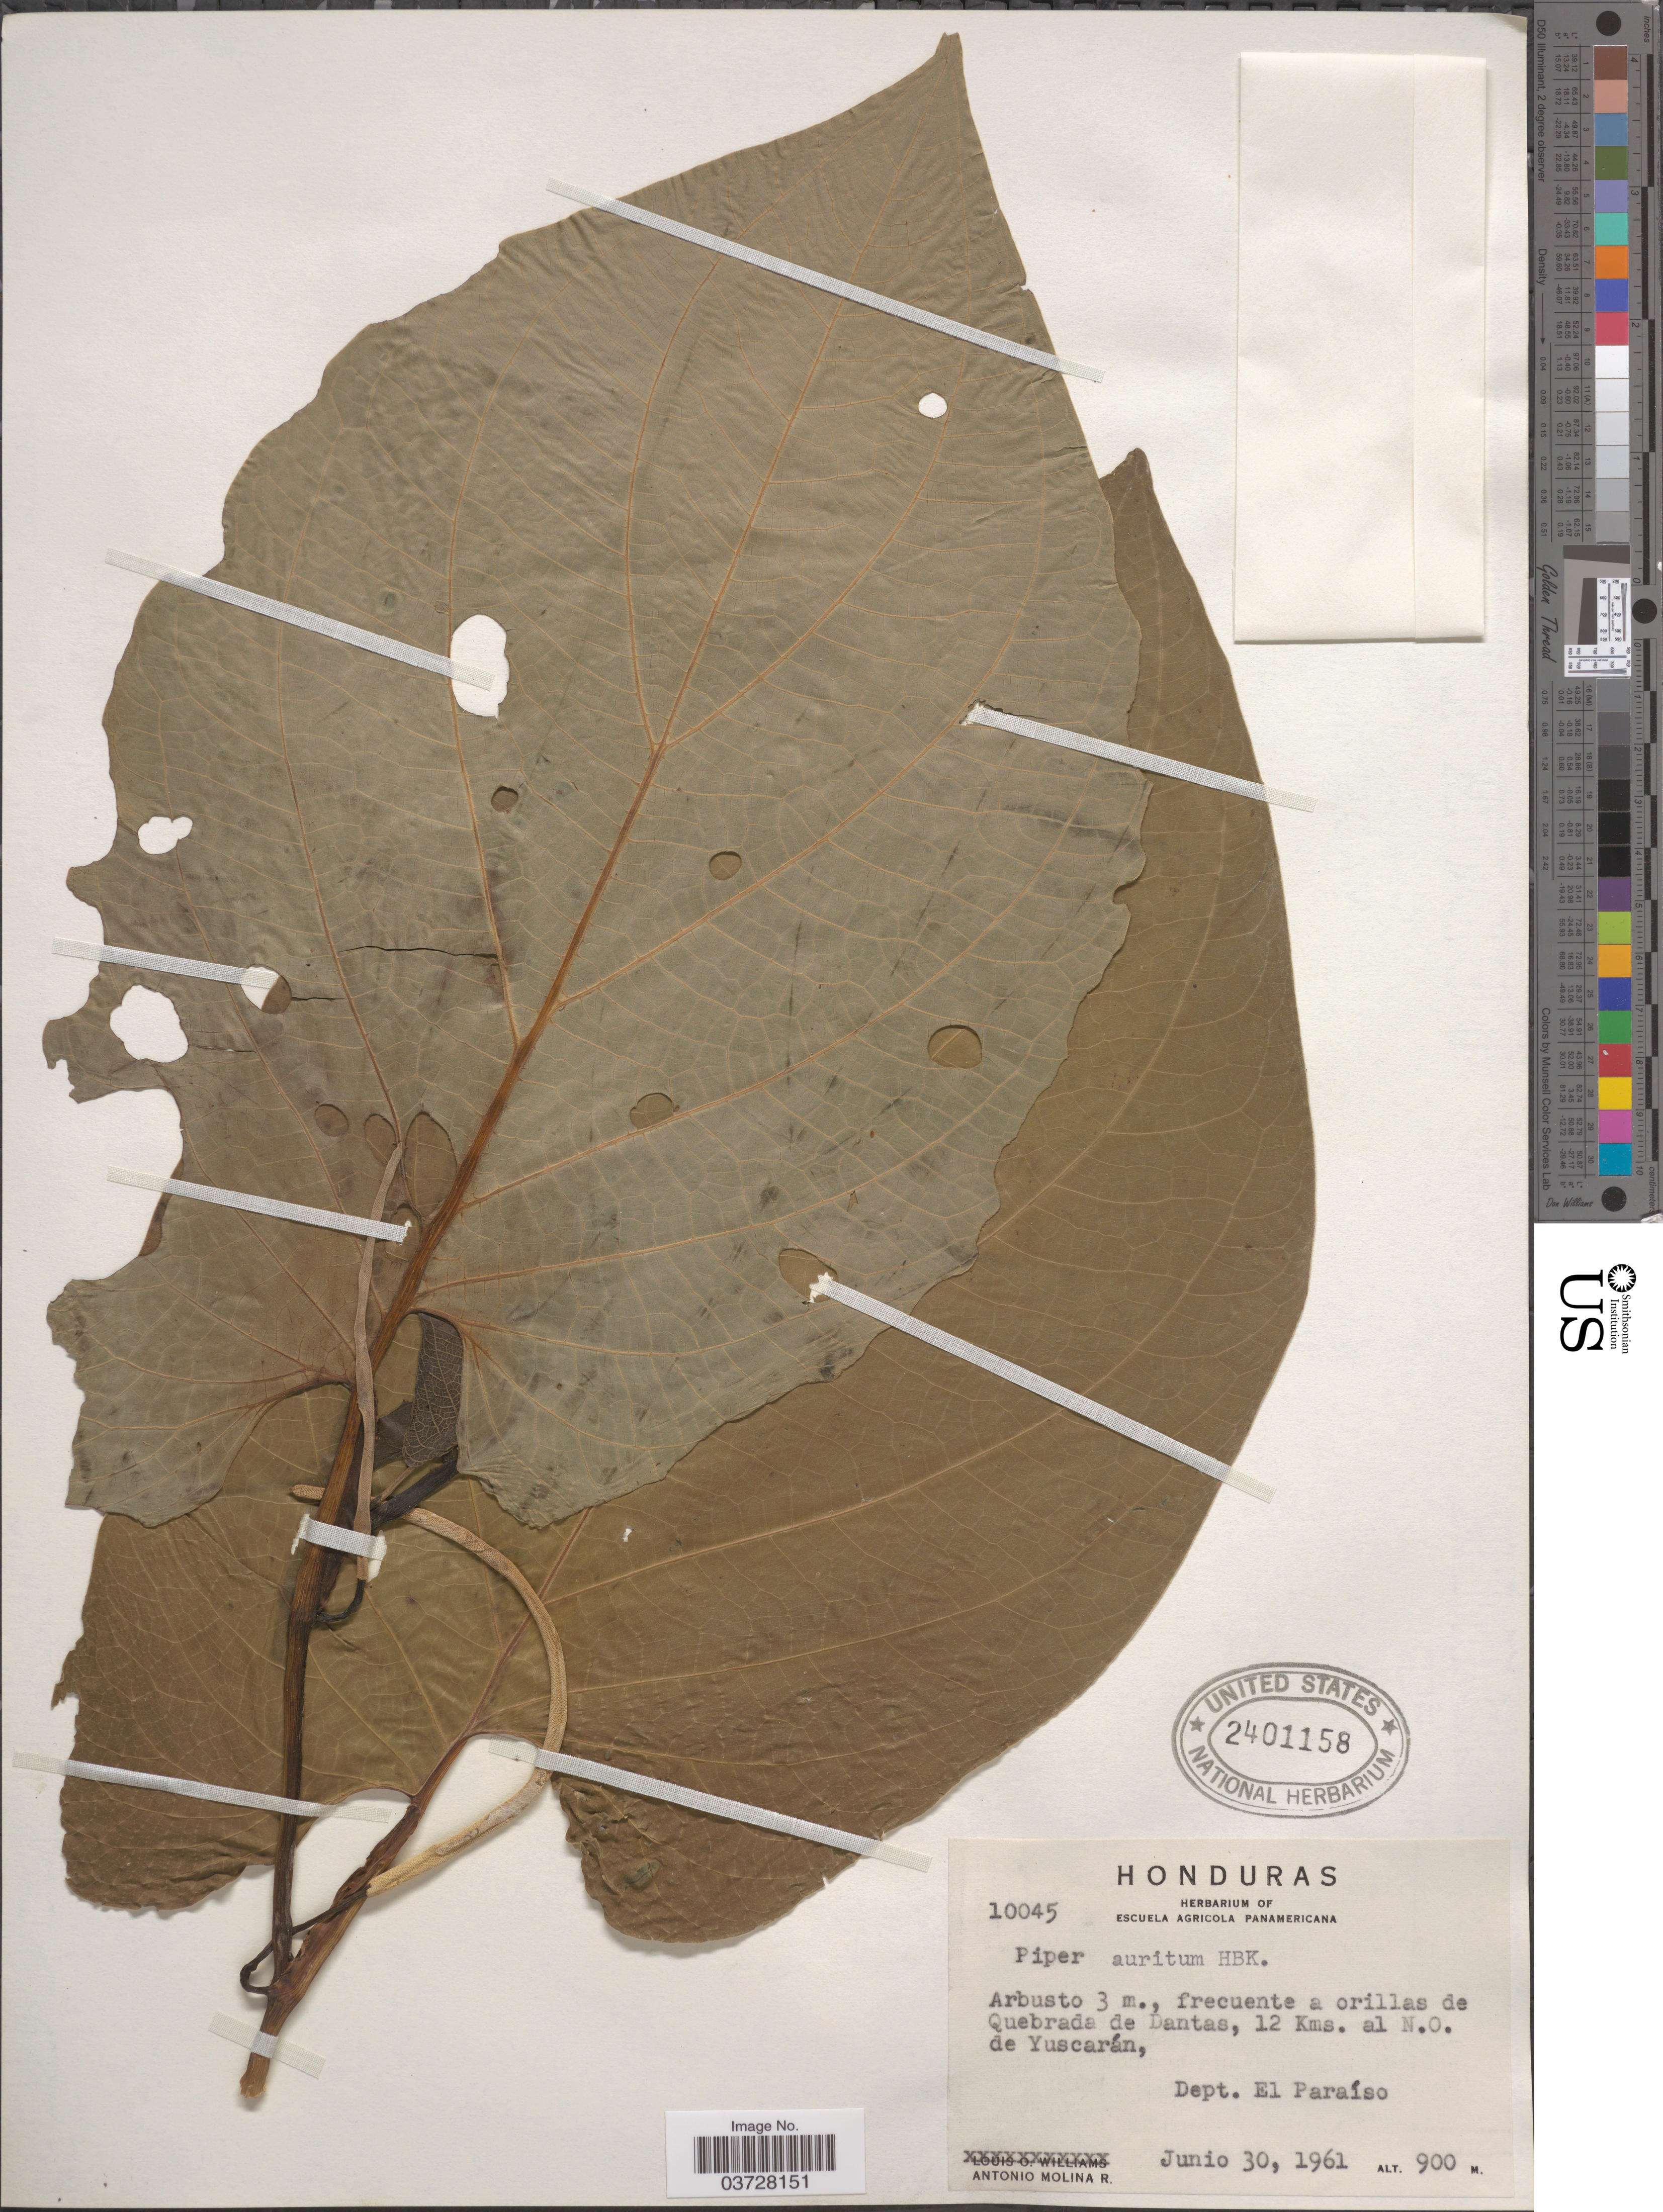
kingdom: Plantae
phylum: Tracheophyta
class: Magnoliopsida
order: Piperales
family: Piperaceae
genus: Piper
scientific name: Piper auritum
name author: Kunth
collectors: A. Molina R.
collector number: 10045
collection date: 1961-06-30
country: Honduras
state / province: El Paraiso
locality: A orillas de Quebrada de Dantas, 12 Kms. al N.O. de Yuscarán, Dept. El Paraíso.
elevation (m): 900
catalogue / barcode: US 2401158